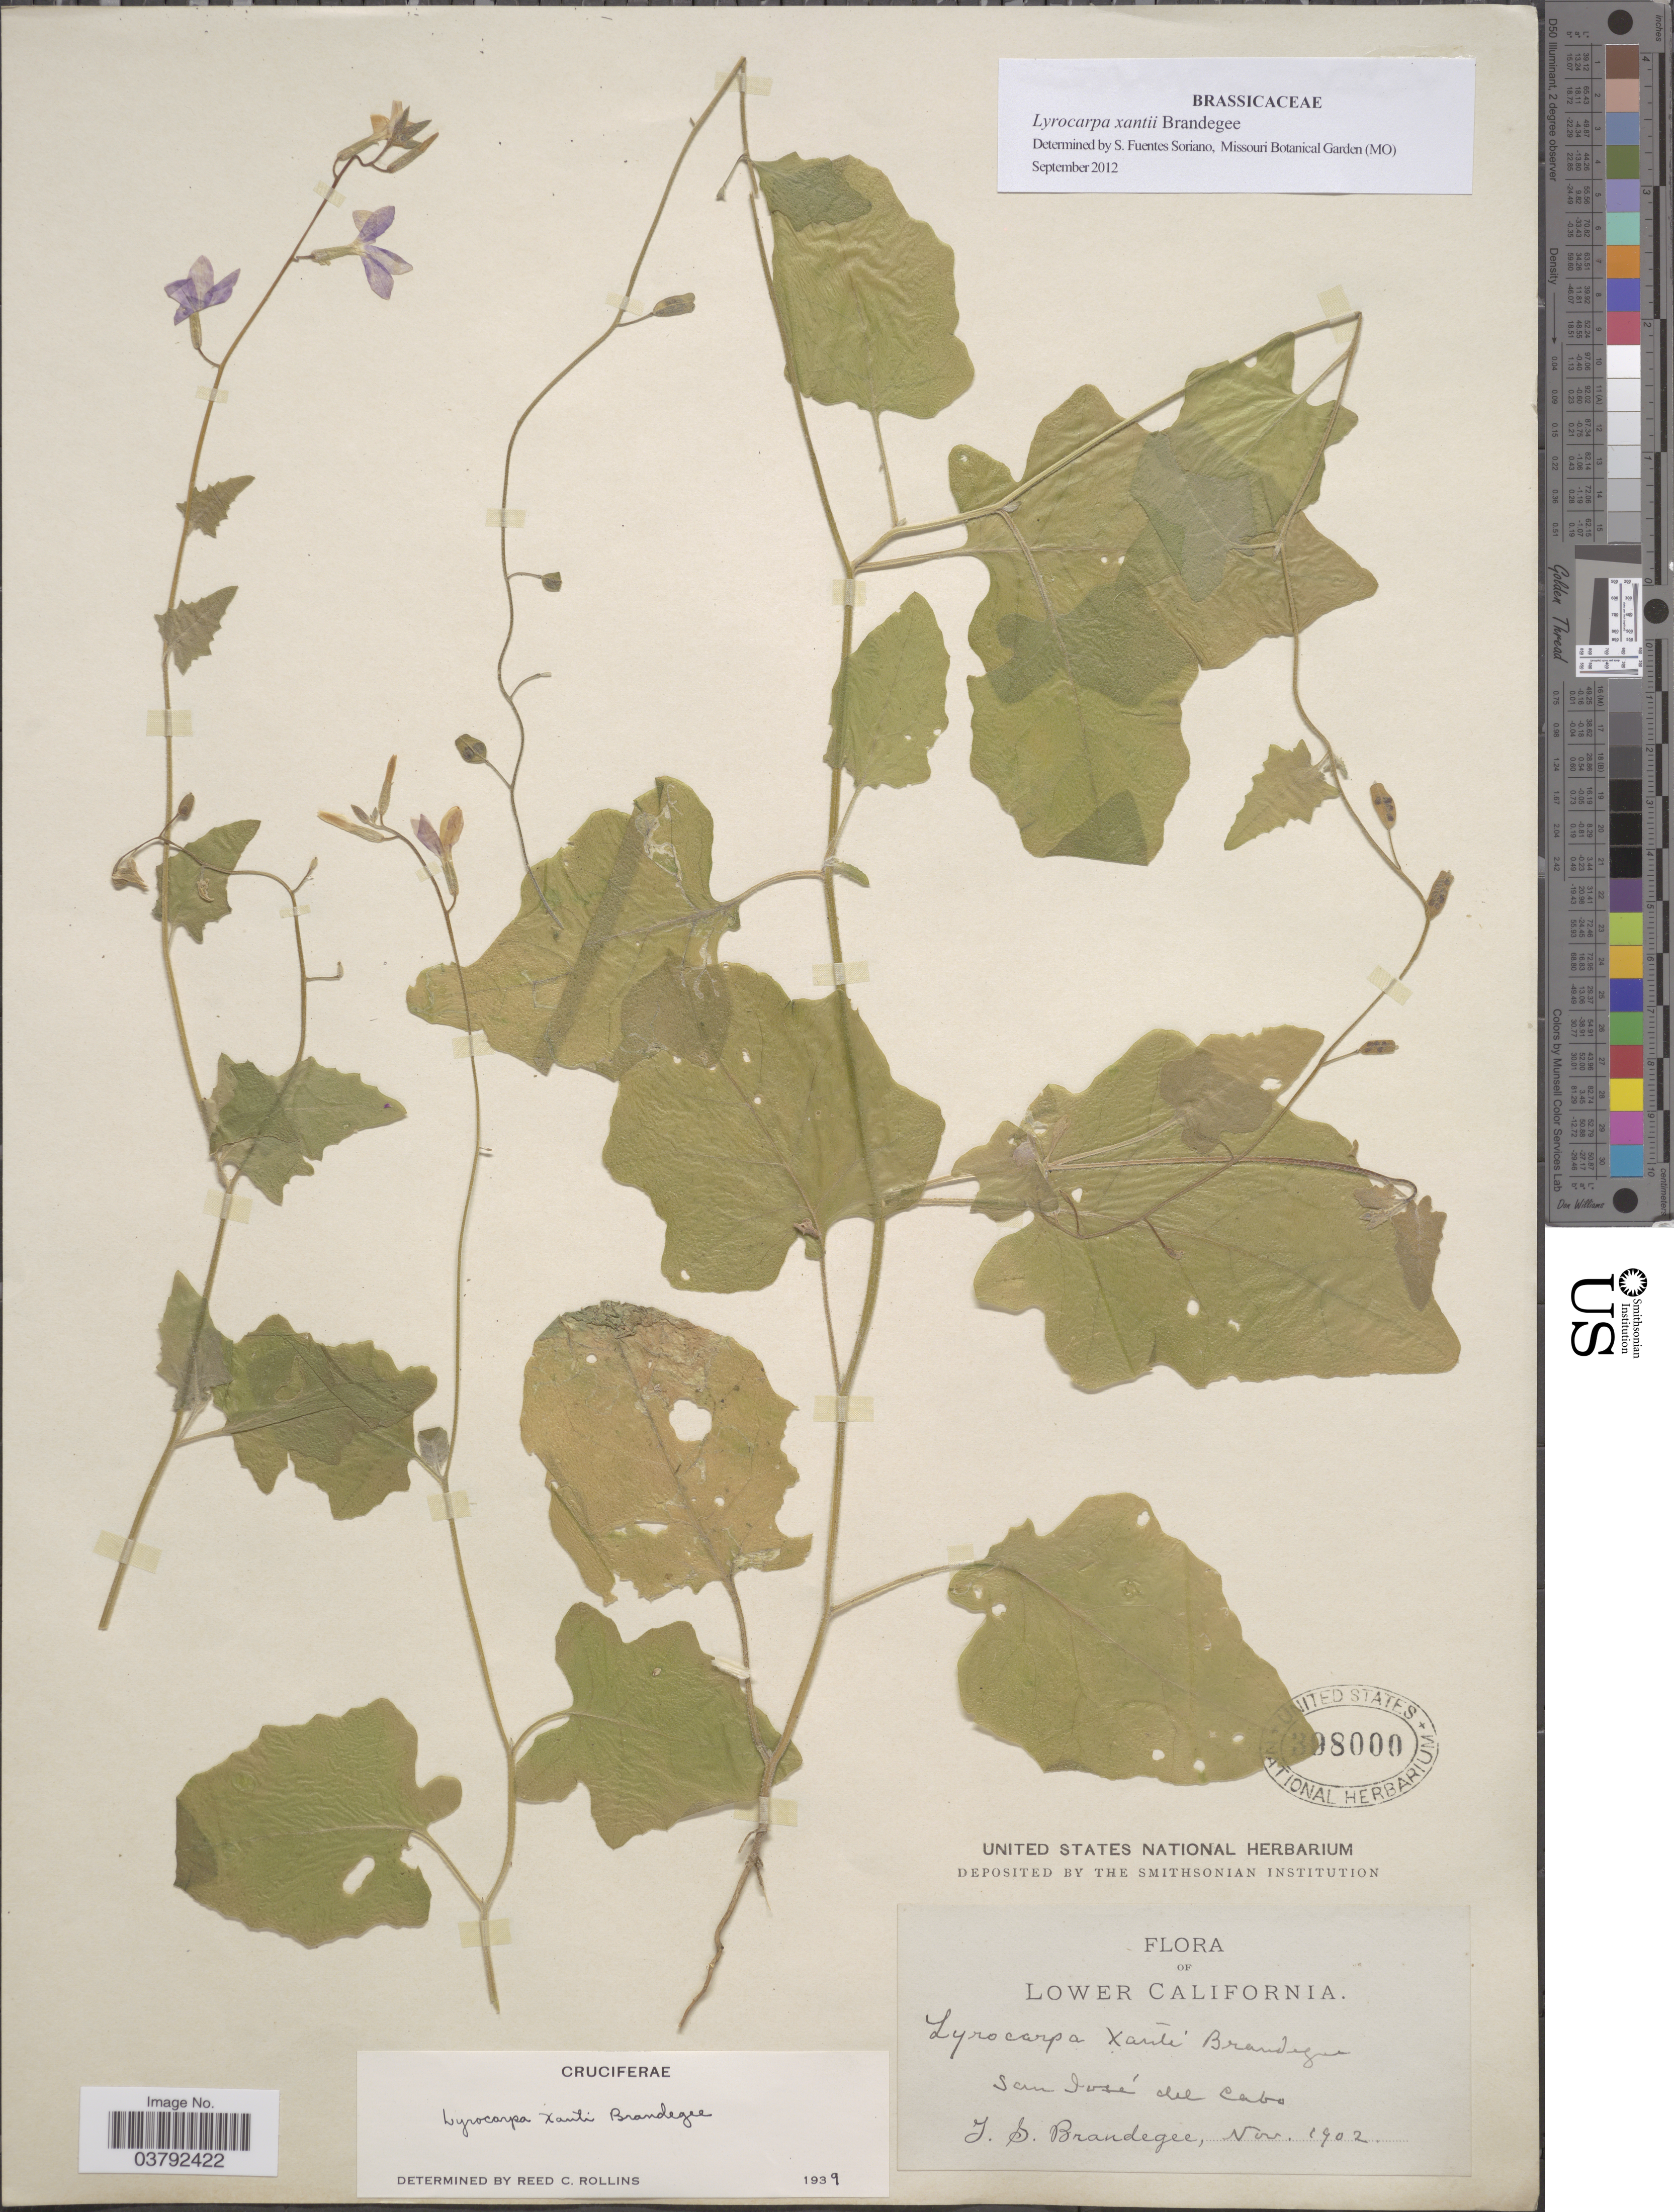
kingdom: Plantae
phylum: Tracheophyta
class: Magnoliopsida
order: Brassicales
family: Brassicaceae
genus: Lyrocarpa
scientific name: Lyrocarpa xantii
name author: Brandegee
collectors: T. S. Brandegee (herbarium)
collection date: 1902-11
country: Mexico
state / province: Baja California Sur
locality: Lower California. San José del Cabo.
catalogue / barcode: US 398000